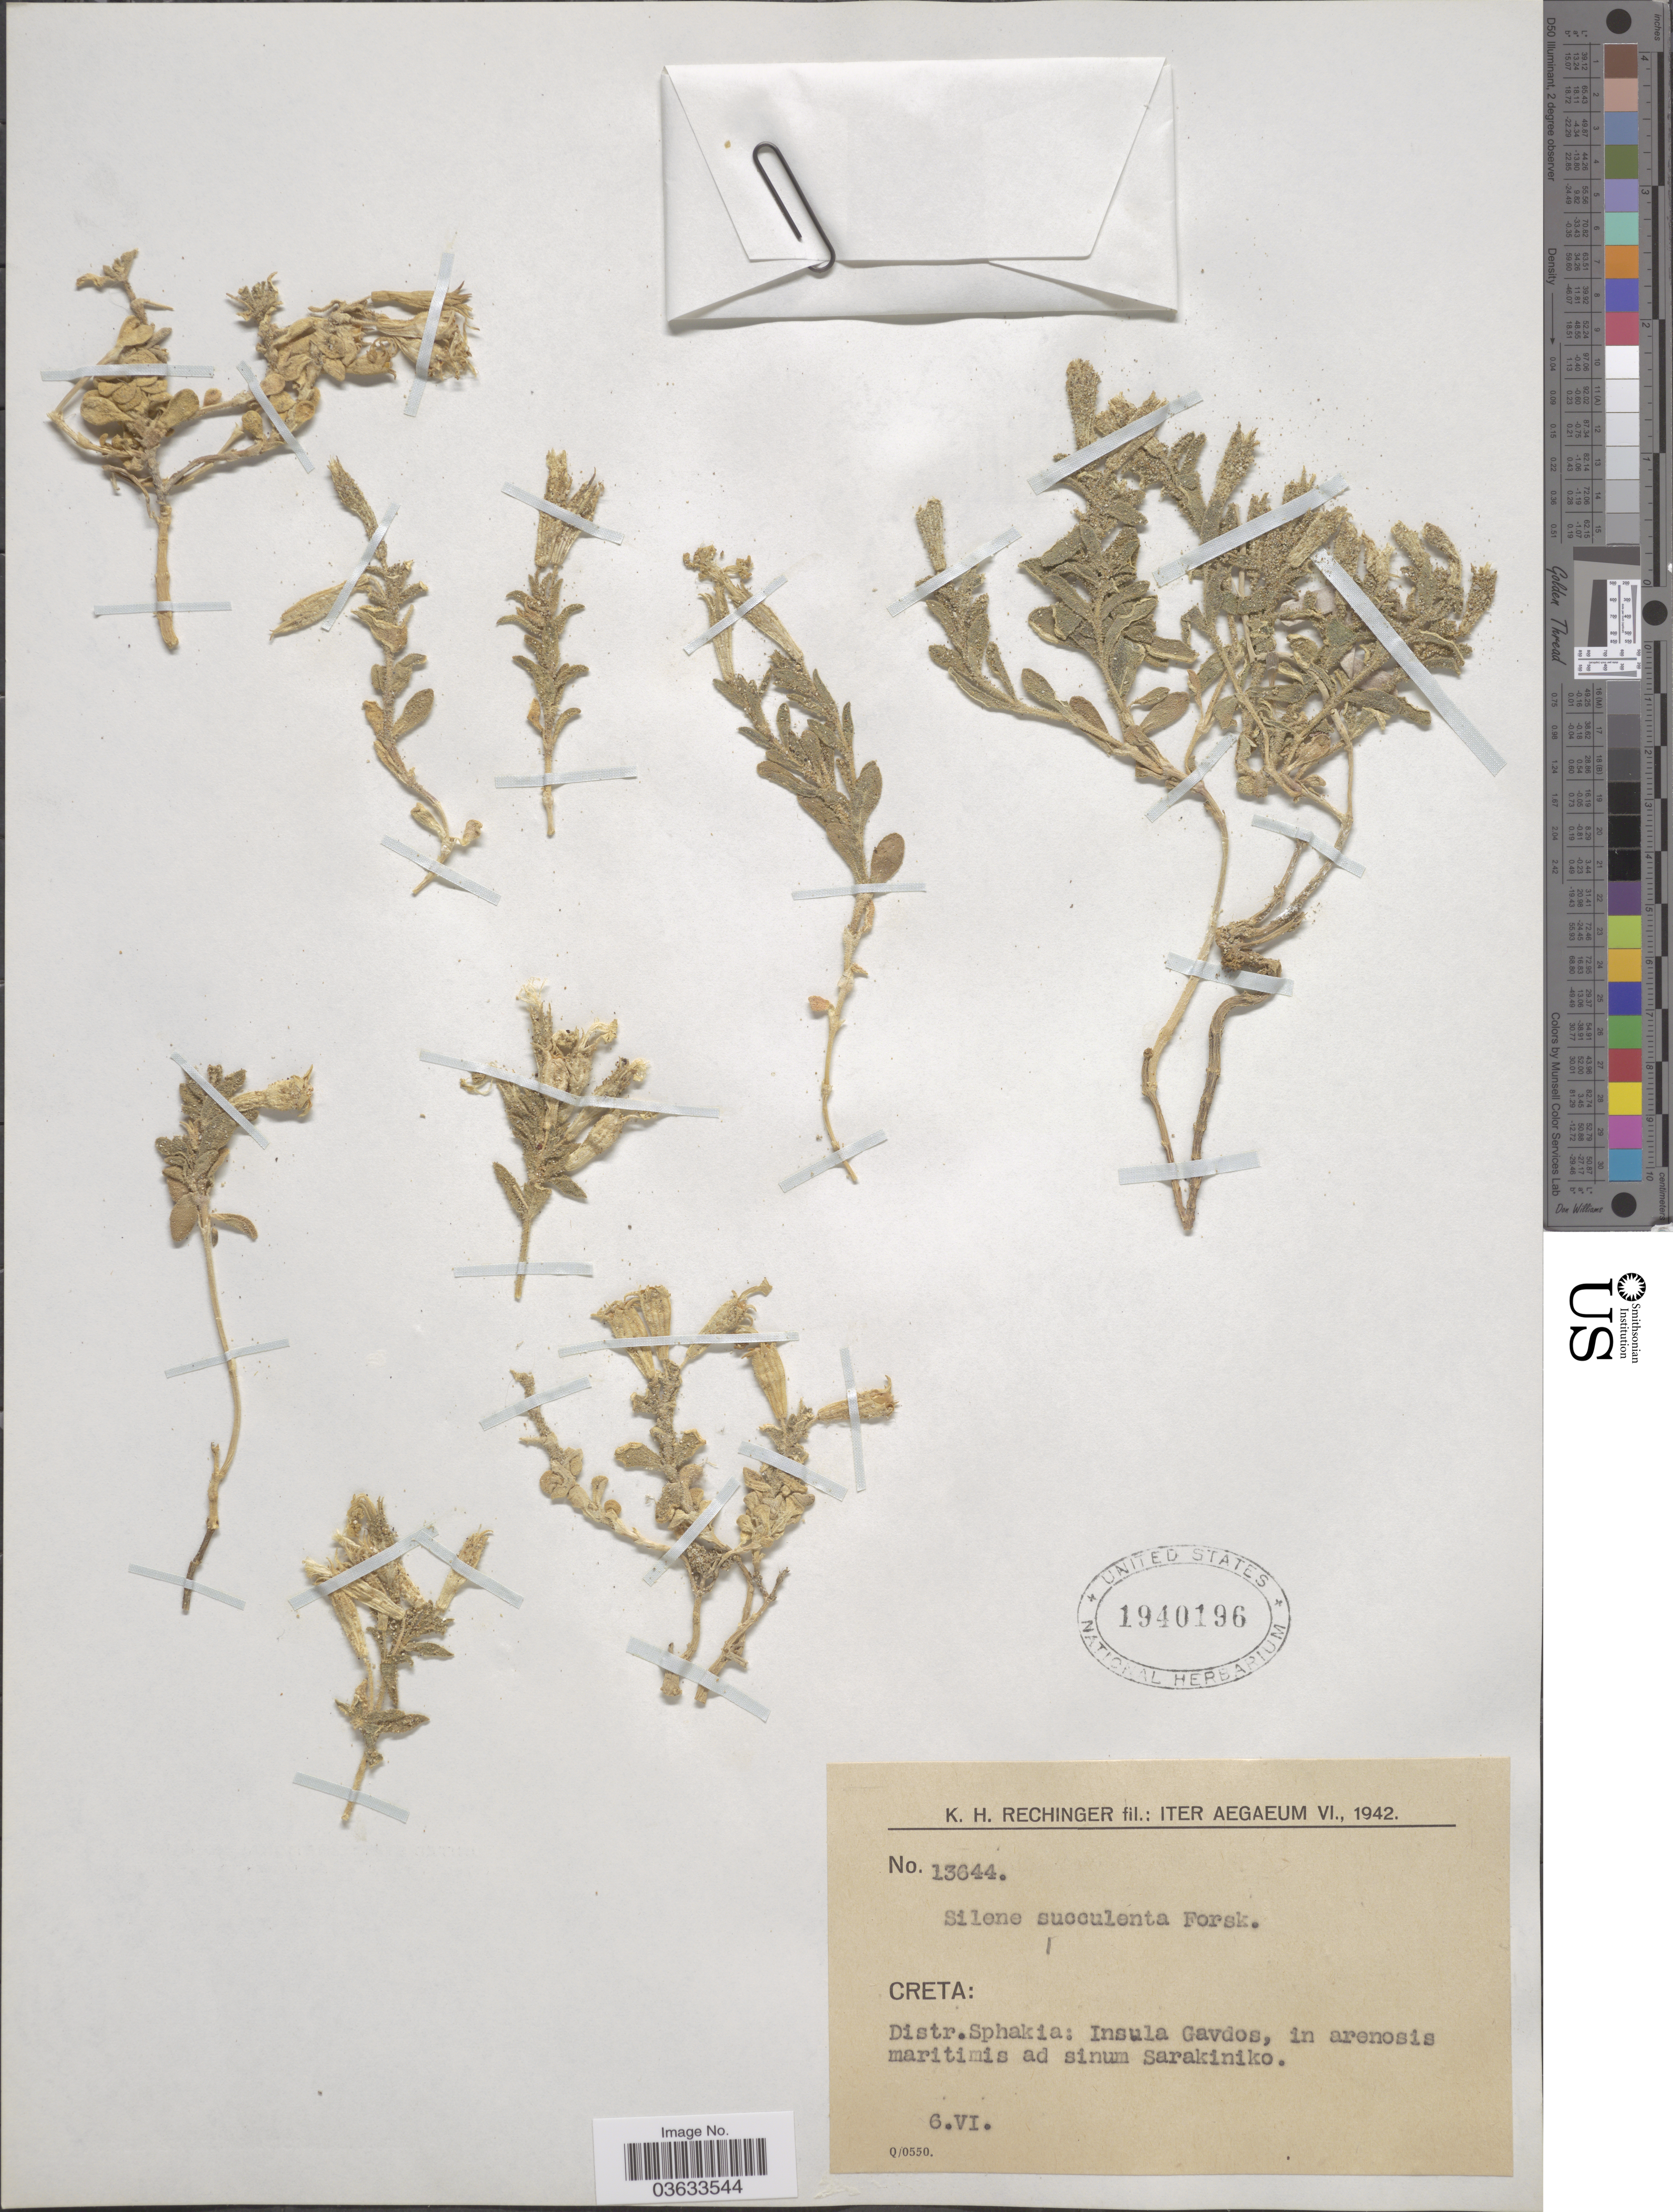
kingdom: Plantae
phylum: Tracheophyta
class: Magnoliopsida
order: Caryophyllales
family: Caryophyllaceae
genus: Silene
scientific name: Silene succulenta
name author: Forssk.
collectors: K. H. Rechinger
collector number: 13644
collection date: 1942-06-06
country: Greece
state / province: Crete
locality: Iter Aegæum. Creta: Distr. Sphakia: Insula Gavdos, in arenosis maritimis ad sinum Sarakiniko.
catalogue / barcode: US 1940196